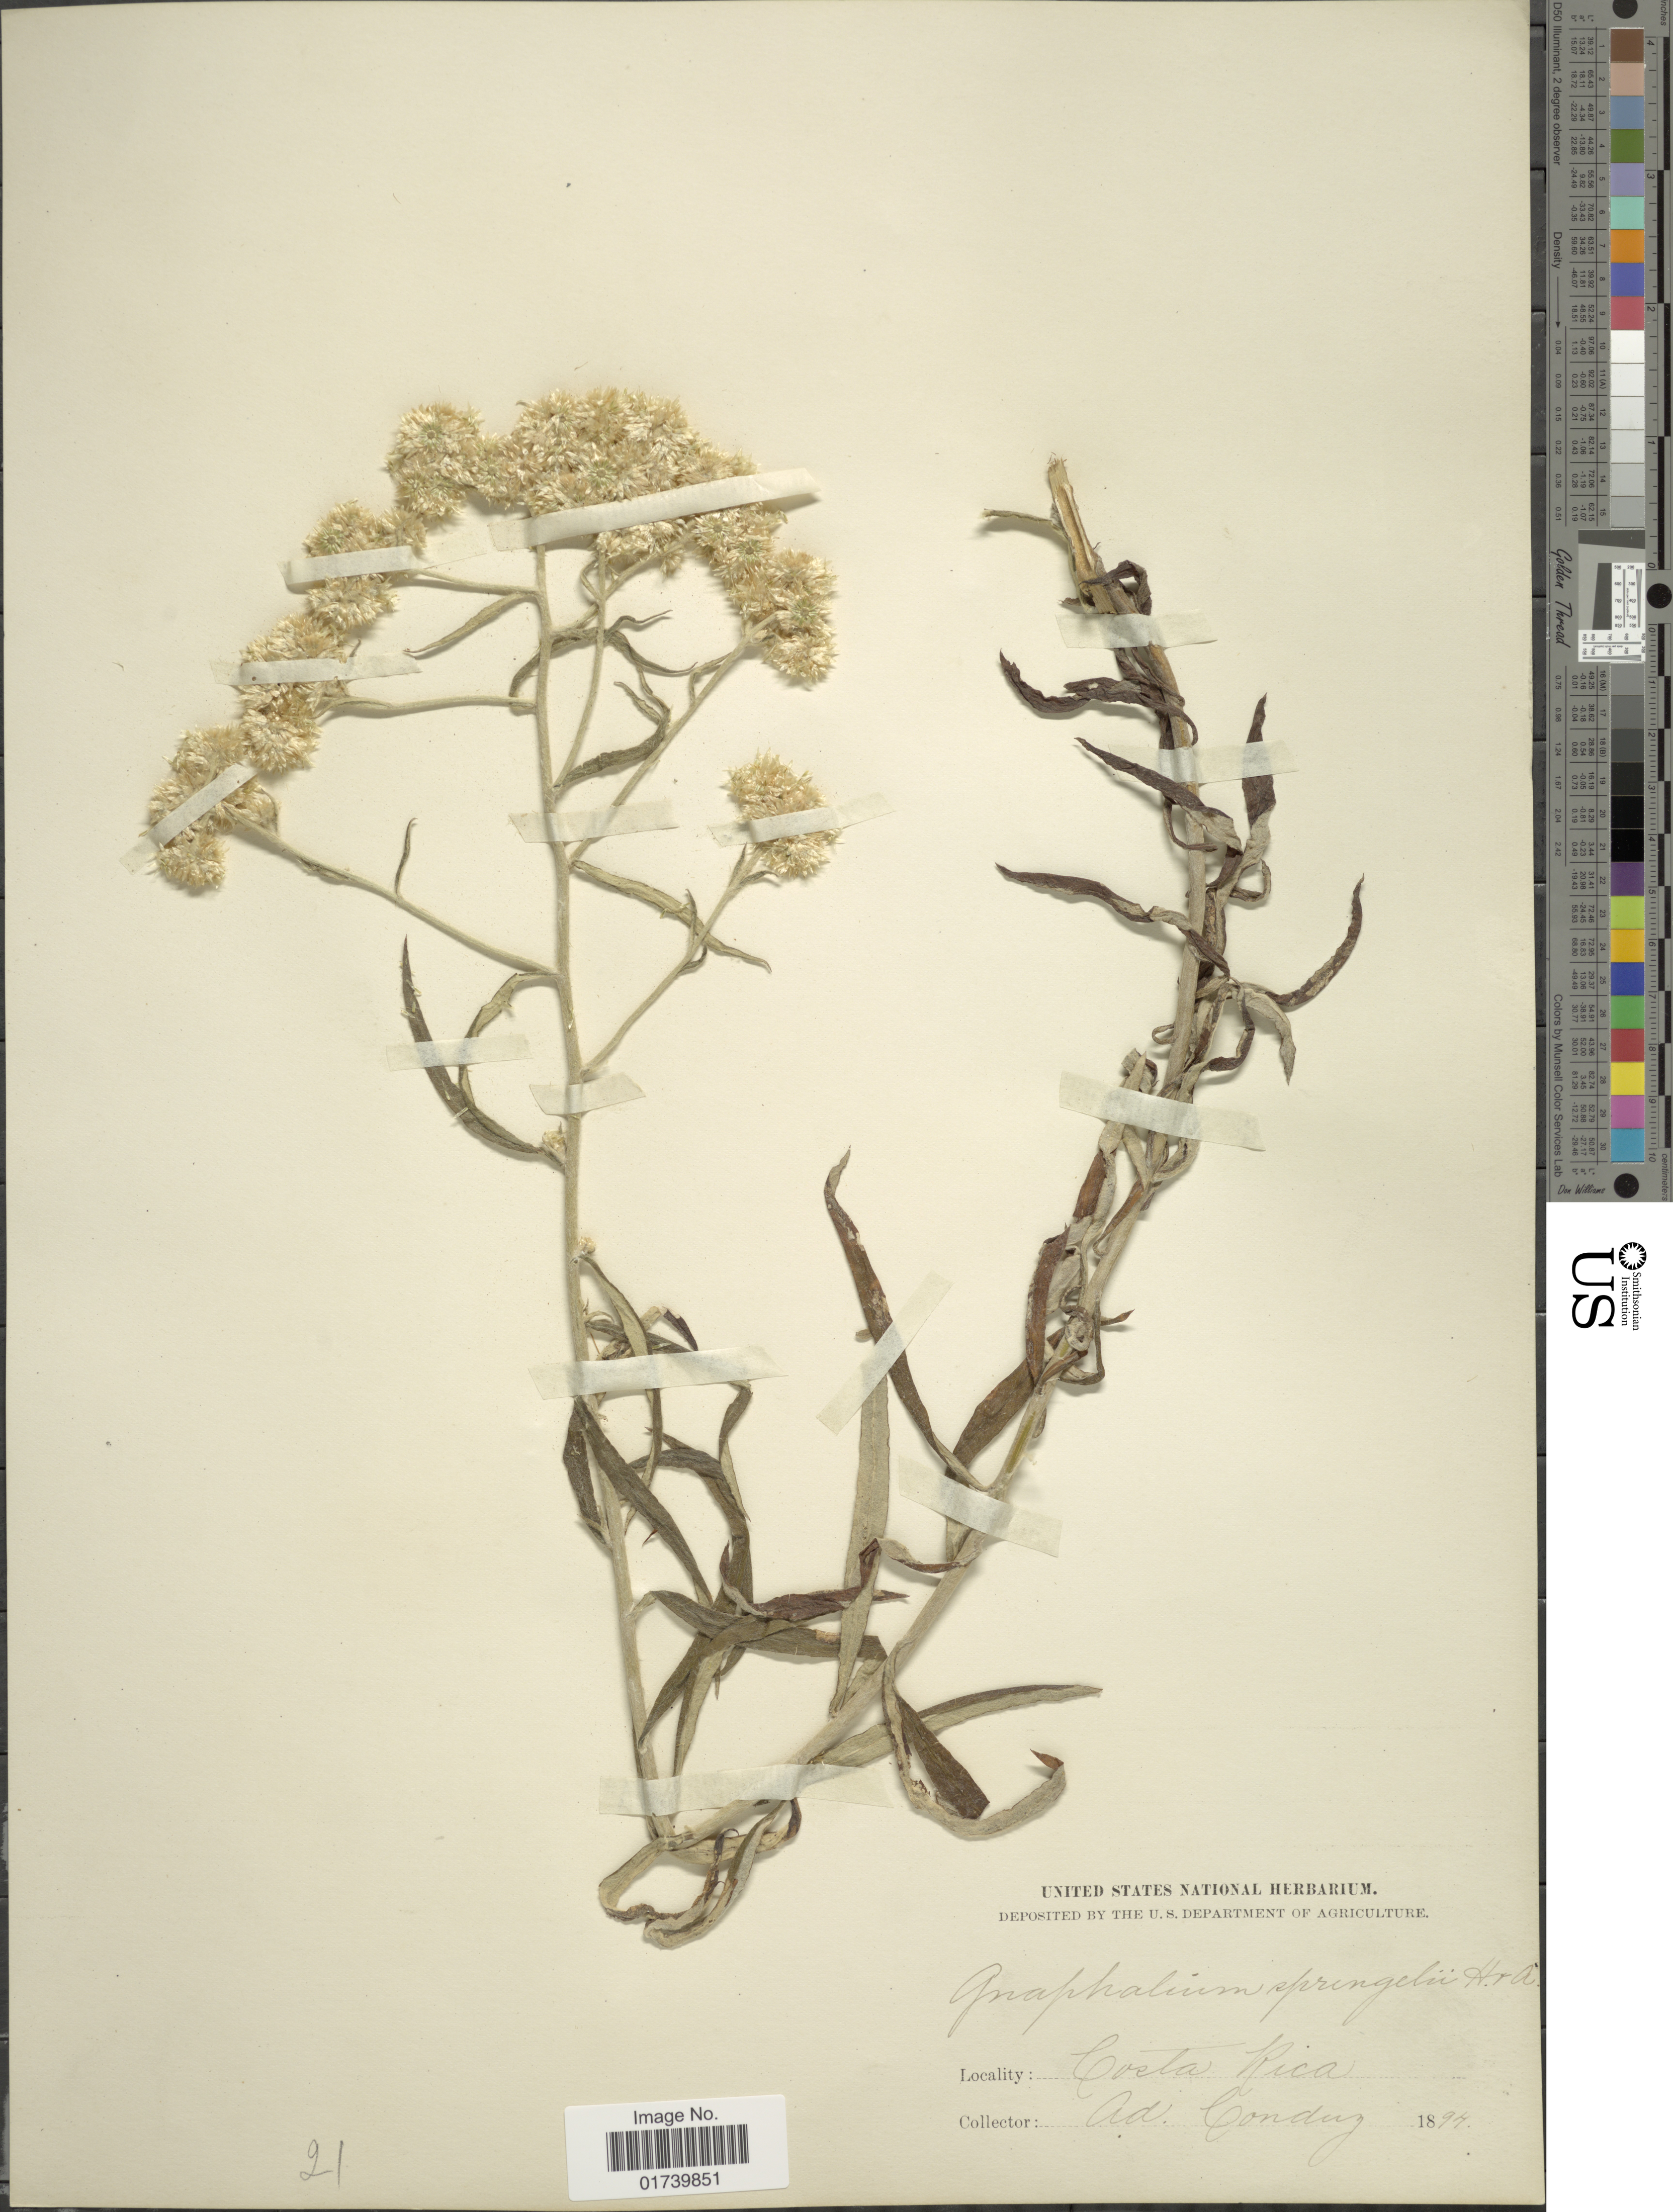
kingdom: Plantae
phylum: Tracheophyta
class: Magnoliopsida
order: Asterales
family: Asteraceae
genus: Pseudognaphalium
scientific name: Pseudognaphalium attenuatum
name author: (DC.) Anderb.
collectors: A. Tonduz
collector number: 21*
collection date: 1894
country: Costa Rica